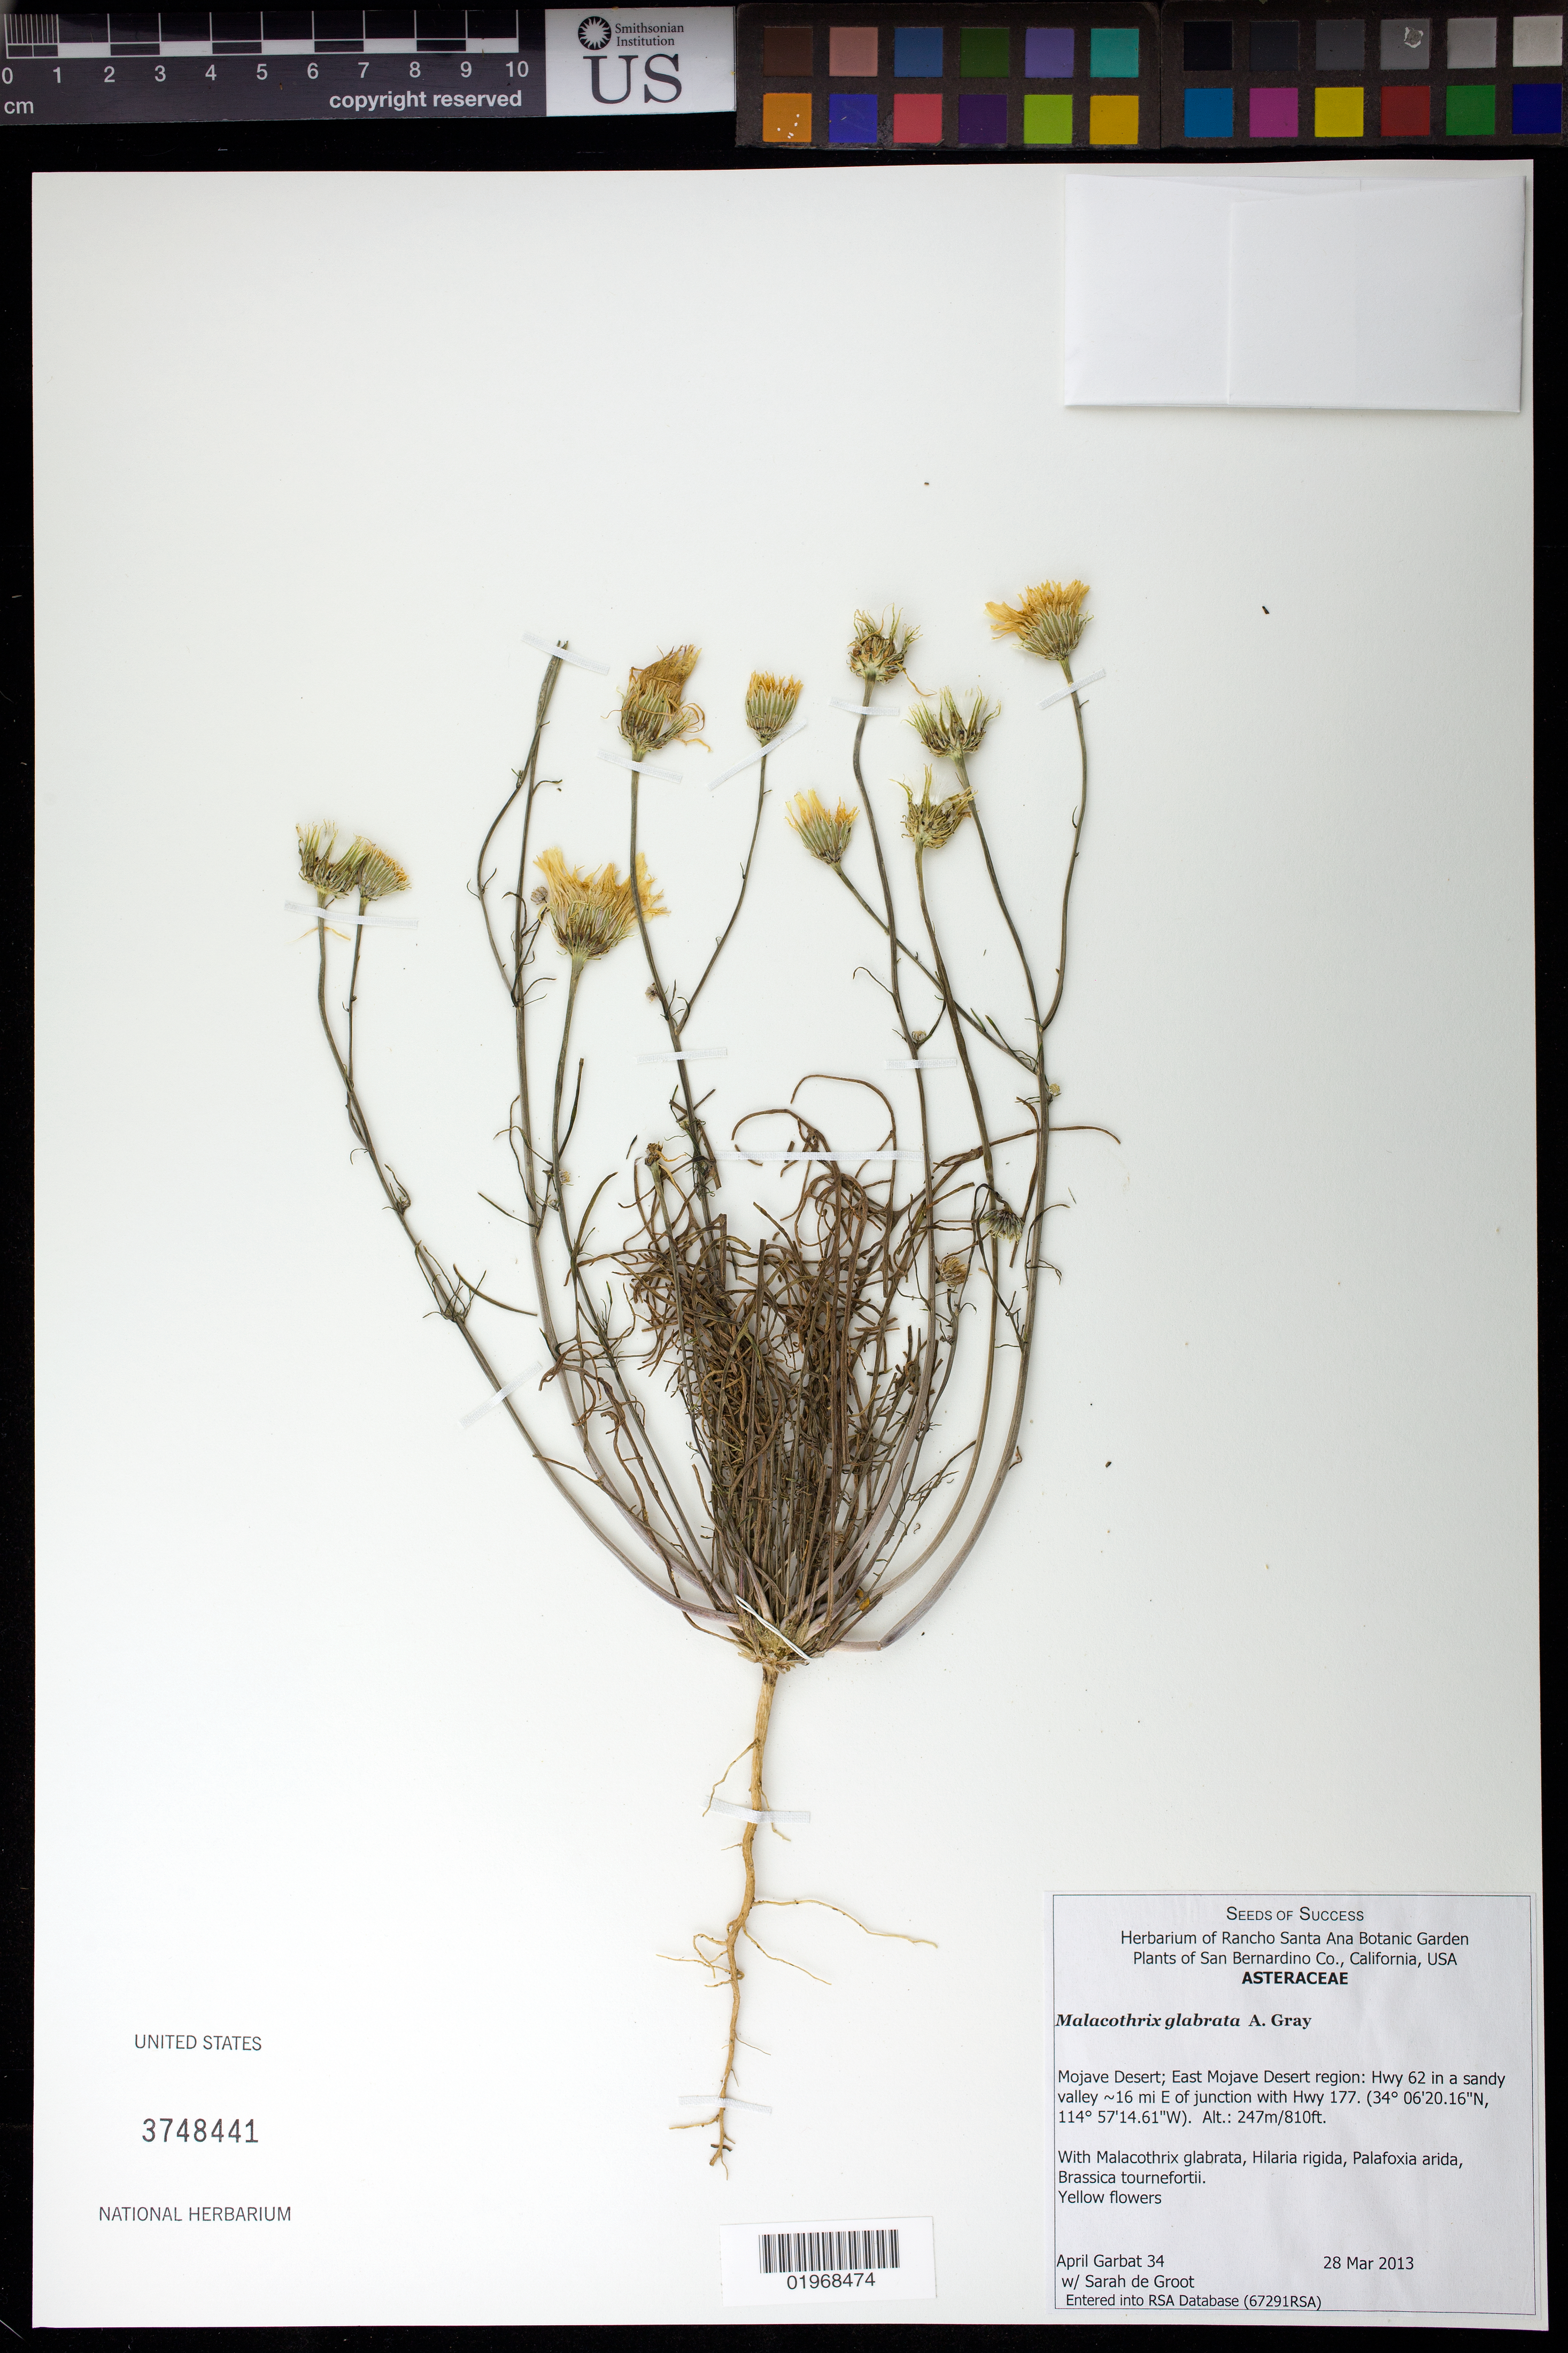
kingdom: Plantae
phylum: Tracheophyta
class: Magnoliopsida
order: Asterales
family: Asteraceae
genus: Malacothrix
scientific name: Malacothrix glabrata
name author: (A. Gray ex D.C. Eaton) A. Gray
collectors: A. Garbat & S. De Groot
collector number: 34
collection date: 2013-03-28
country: United States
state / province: California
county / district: San Bernardino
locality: Mojave Desert, East region: Hwy 62 , 16 mi. E of jct with Hwy 177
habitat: With Hilaria rigida, Palafoxia arida, Brassica tournefortii.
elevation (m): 247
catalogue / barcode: US 3748441